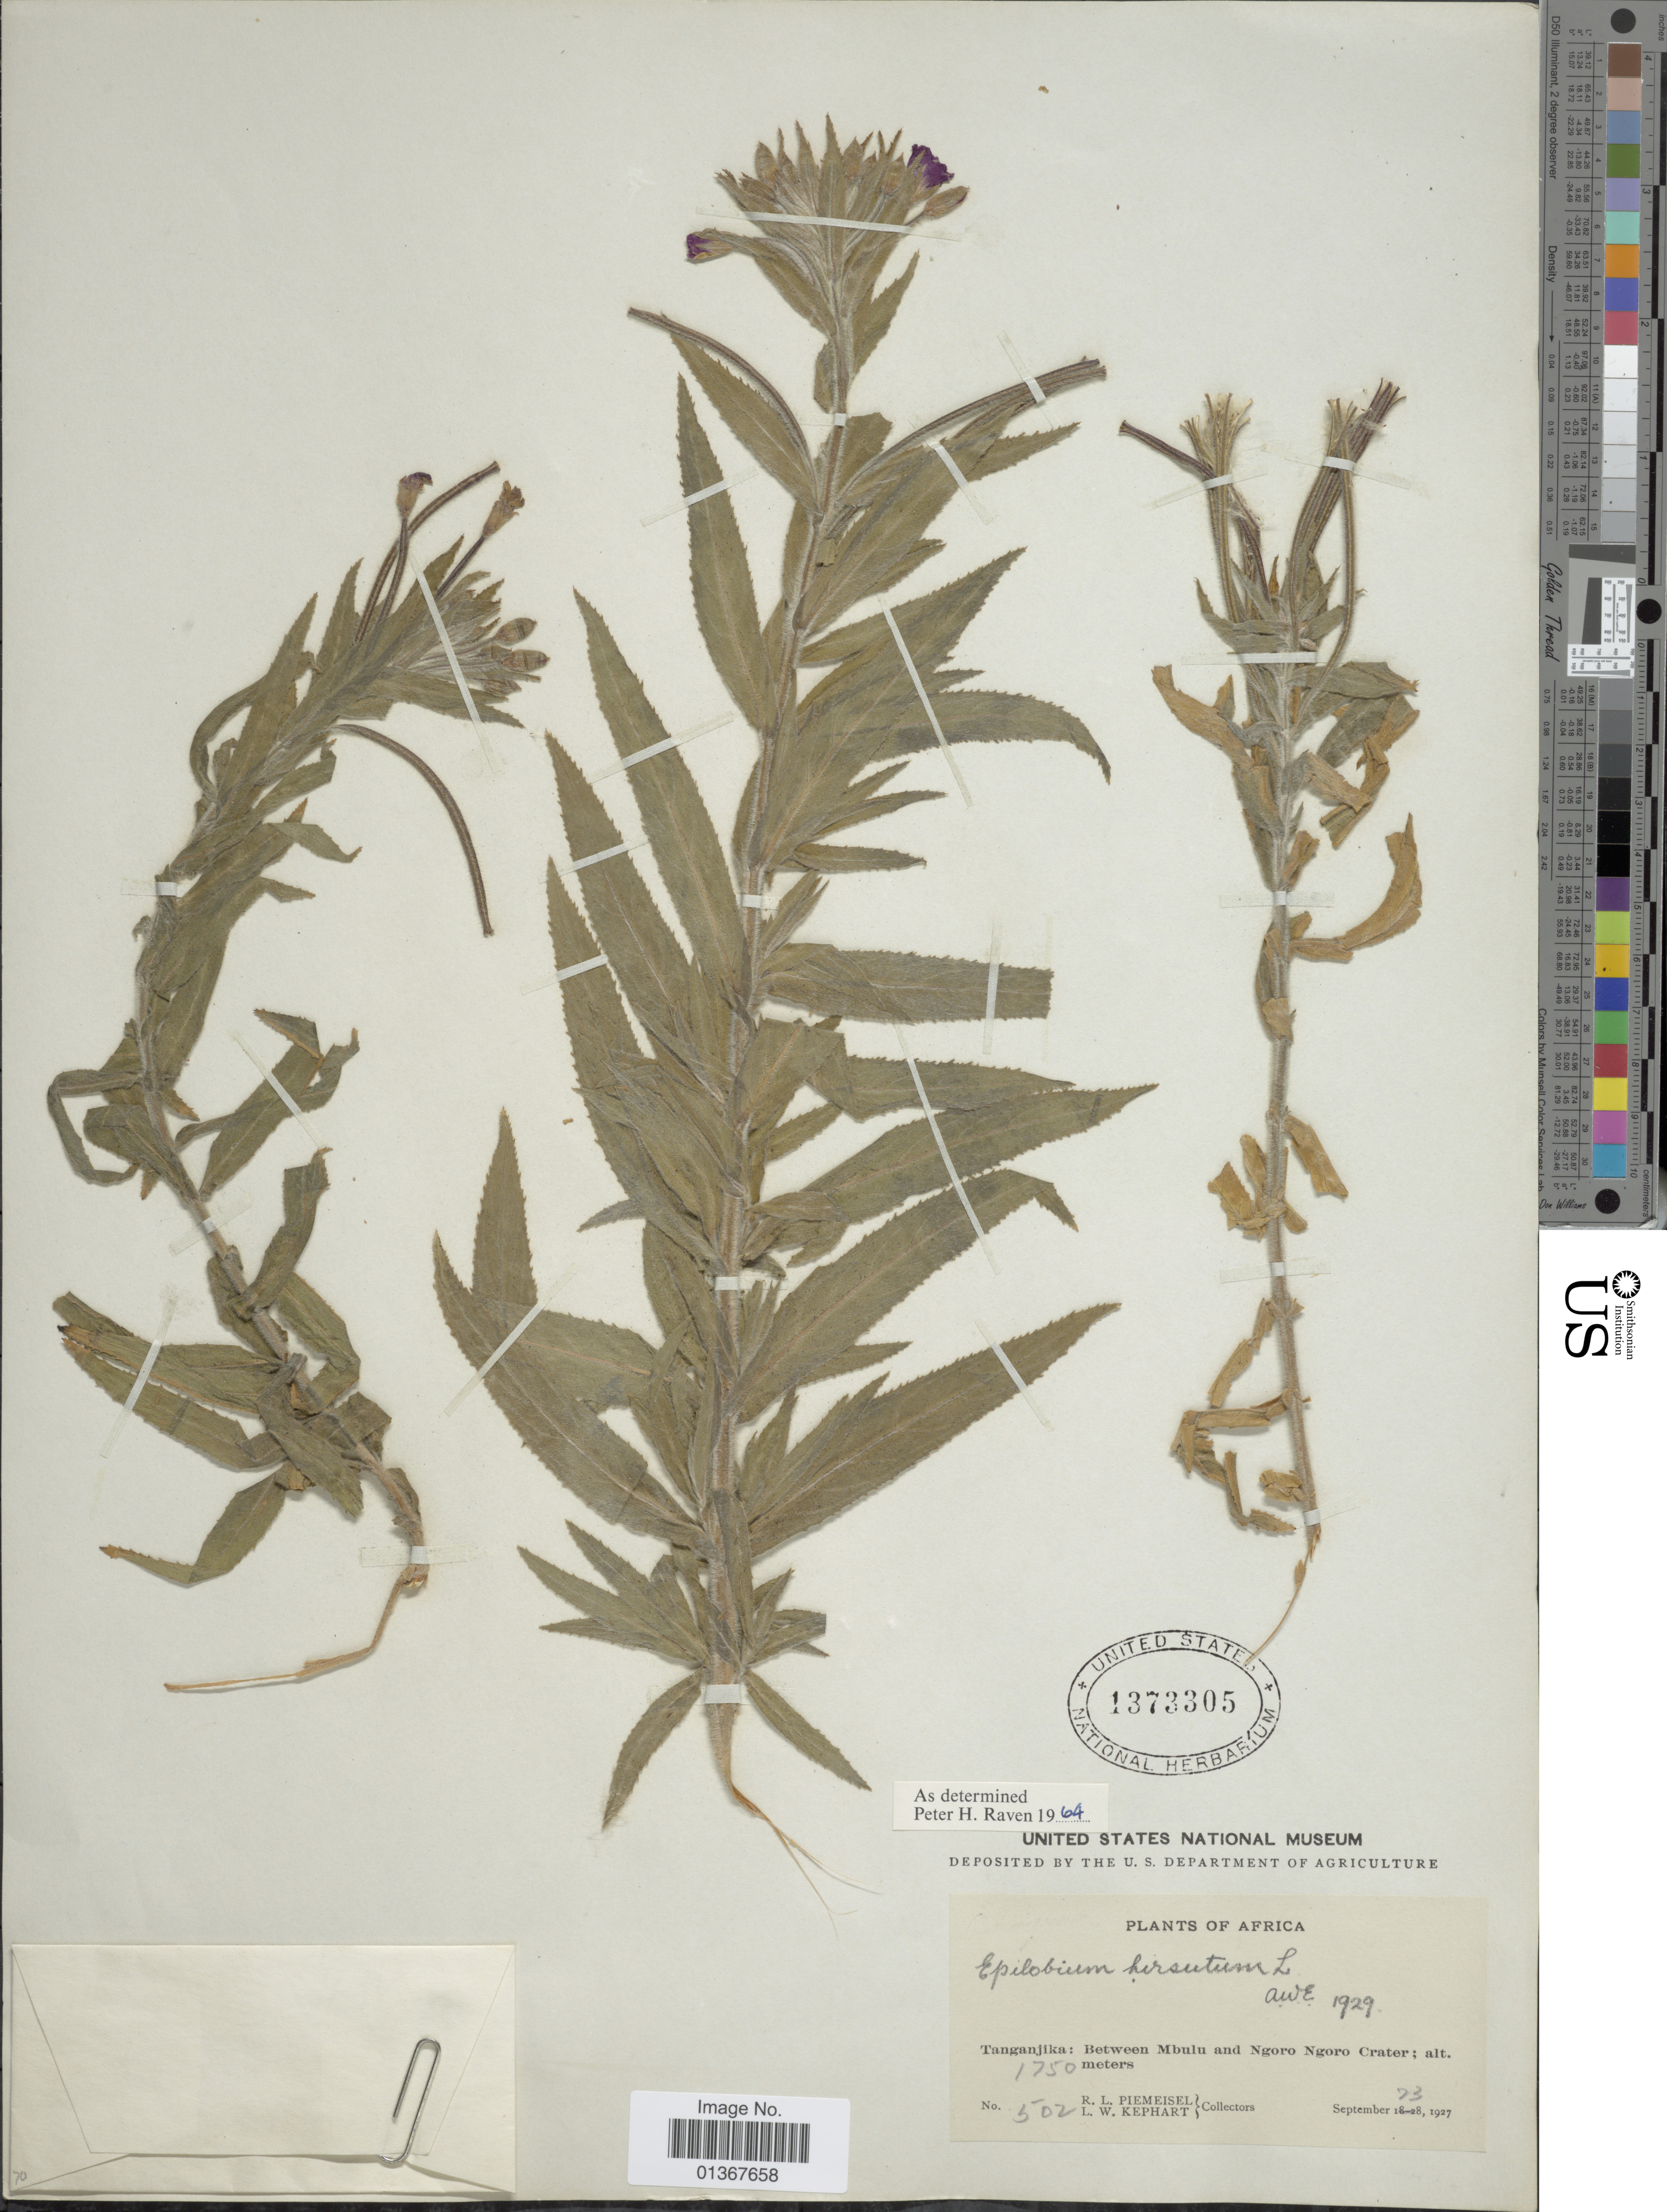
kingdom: Plantae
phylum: Tracheophyta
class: Magnoliopsida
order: Myrtales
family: Onagraceae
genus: Epilobium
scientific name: Epilobium hirsutum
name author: L.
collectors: R. L. Piemeisel & L. W. Kephart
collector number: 502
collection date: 1927-09-23/1927-09-28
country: Tanzania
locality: Africa. Tanganjika: Between Mbulu and Ngoro Ngoro Crater.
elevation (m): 1750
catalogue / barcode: US 1373305